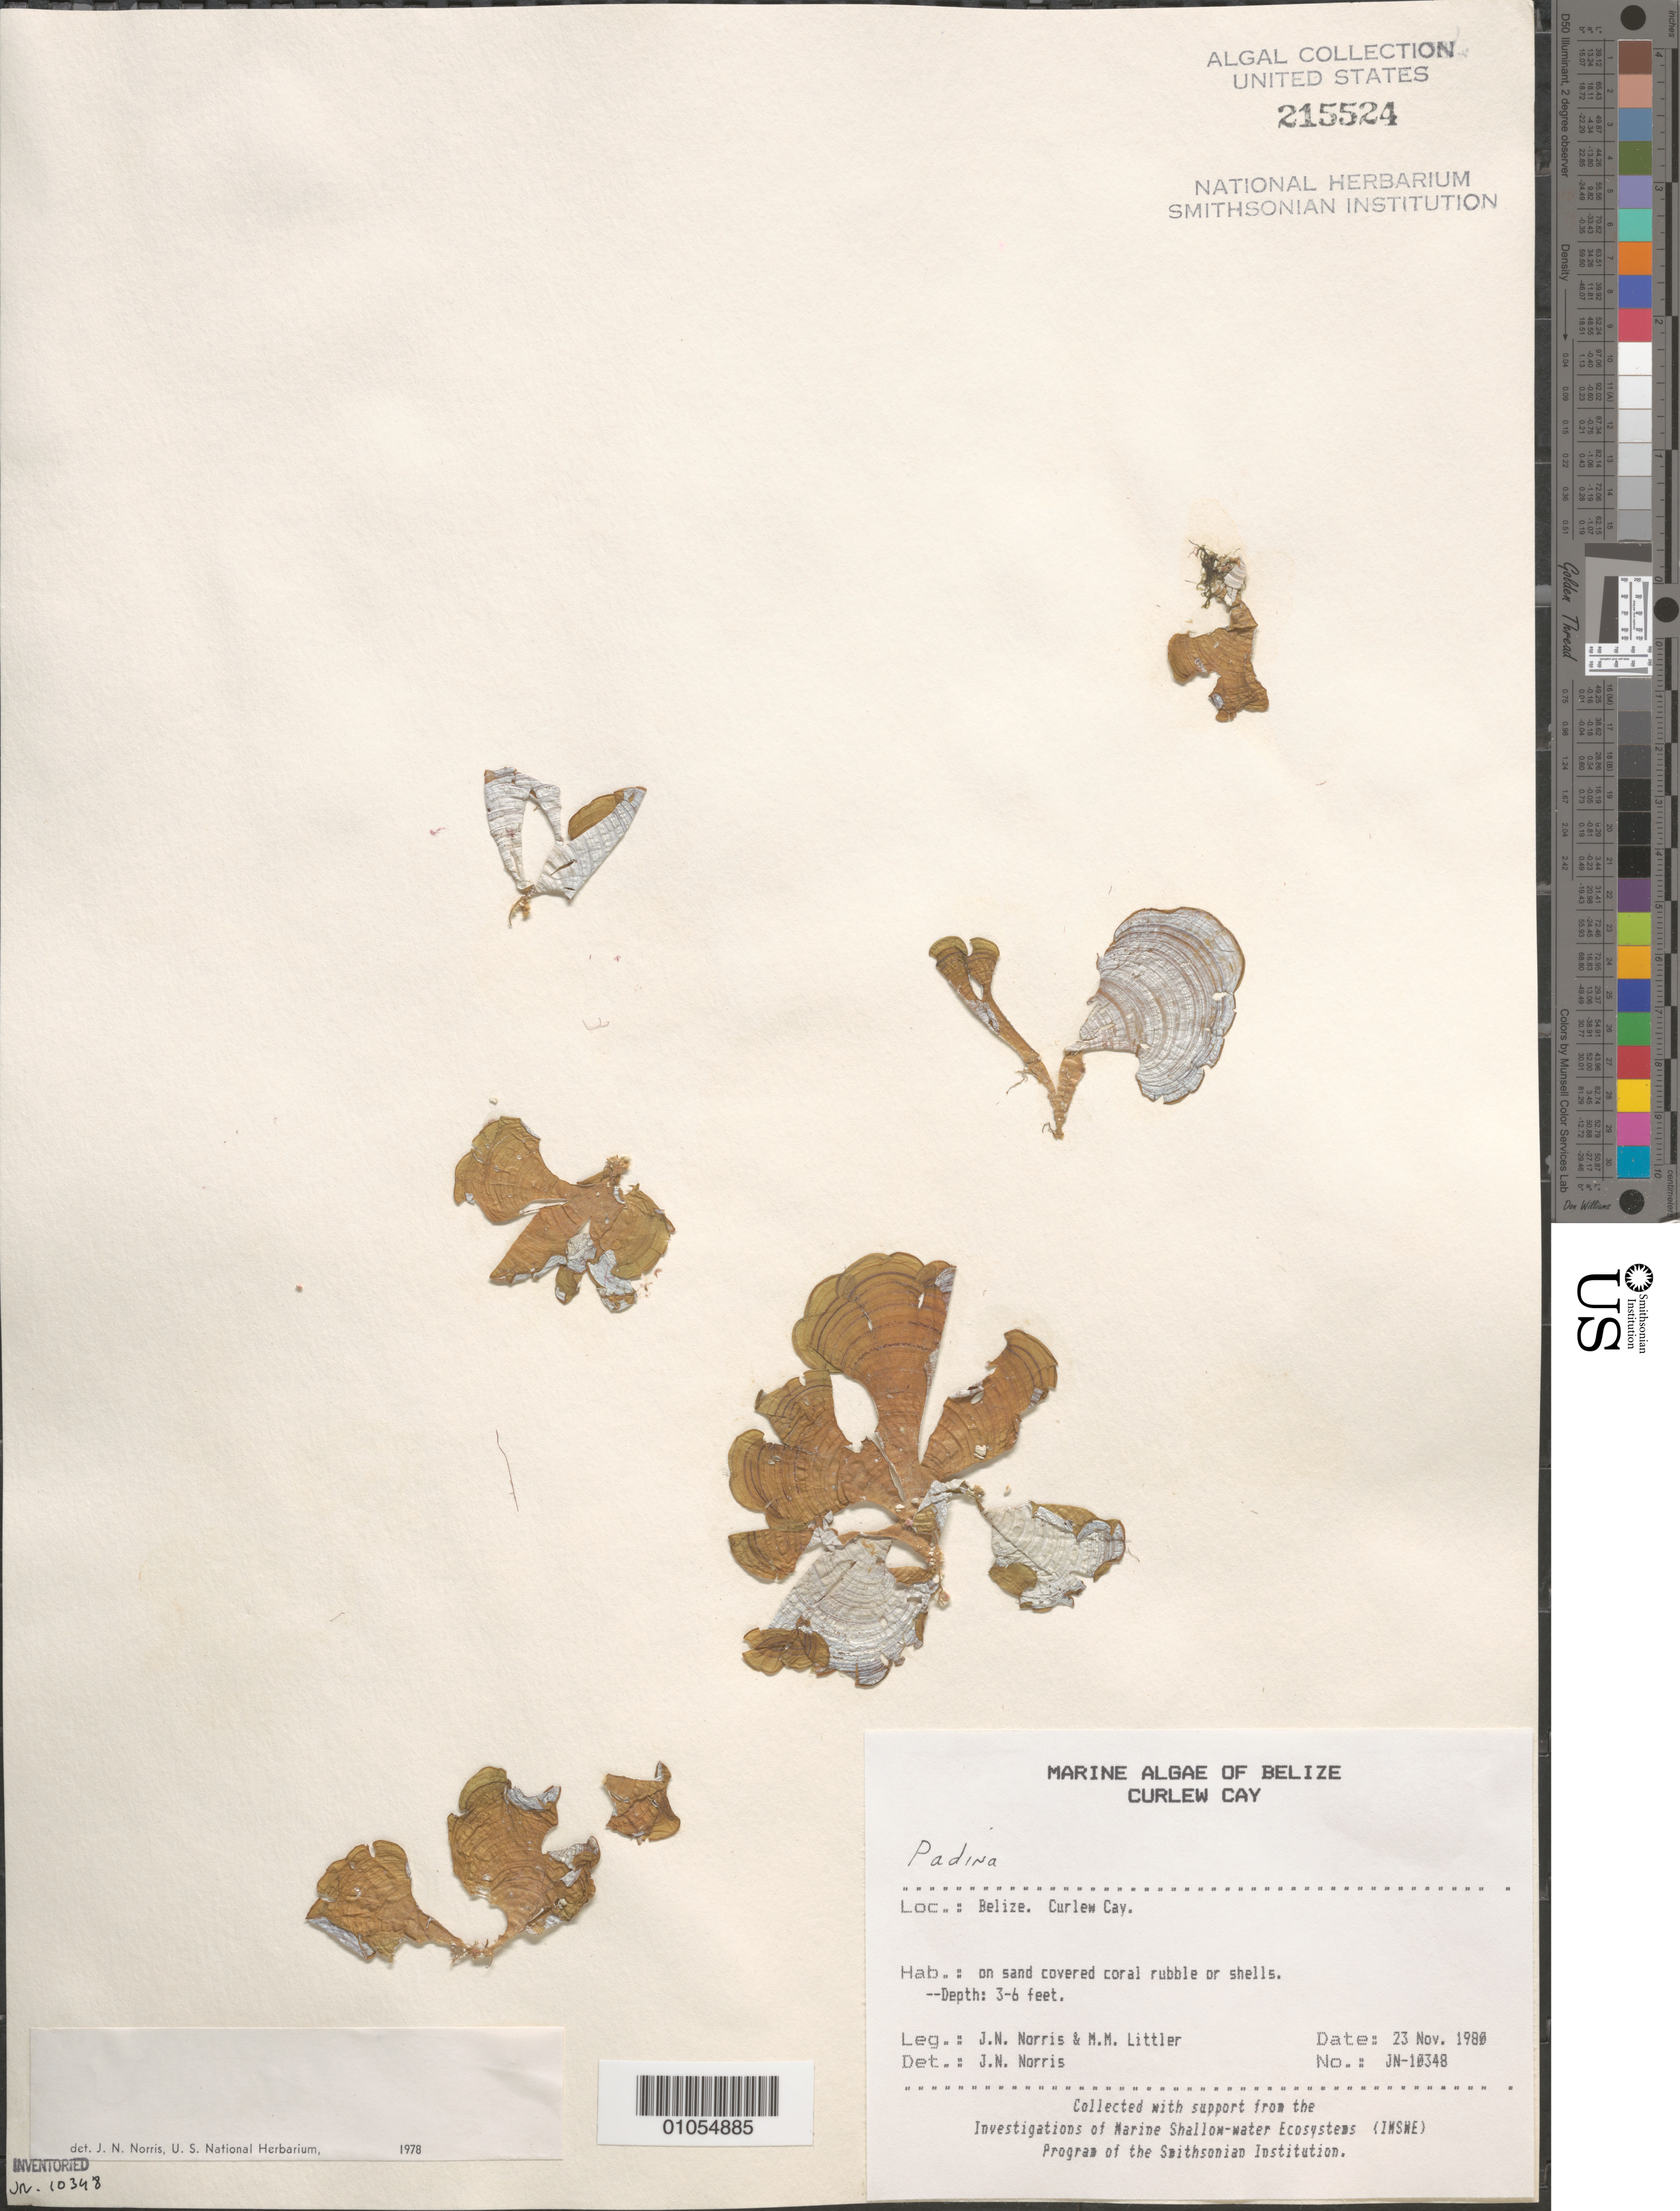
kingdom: Chromista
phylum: Ochrophyta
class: Phaeophyceae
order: Dictyotales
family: Dictyotaceae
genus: Padina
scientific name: Padina sp.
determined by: Norris, James N.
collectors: J. N. Norris & M. M. Littler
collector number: JN-10348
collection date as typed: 23 Nov 1980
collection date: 1980-11-23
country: Belize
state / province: Stann Creek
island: Curlew Cay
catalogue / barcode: US 215524